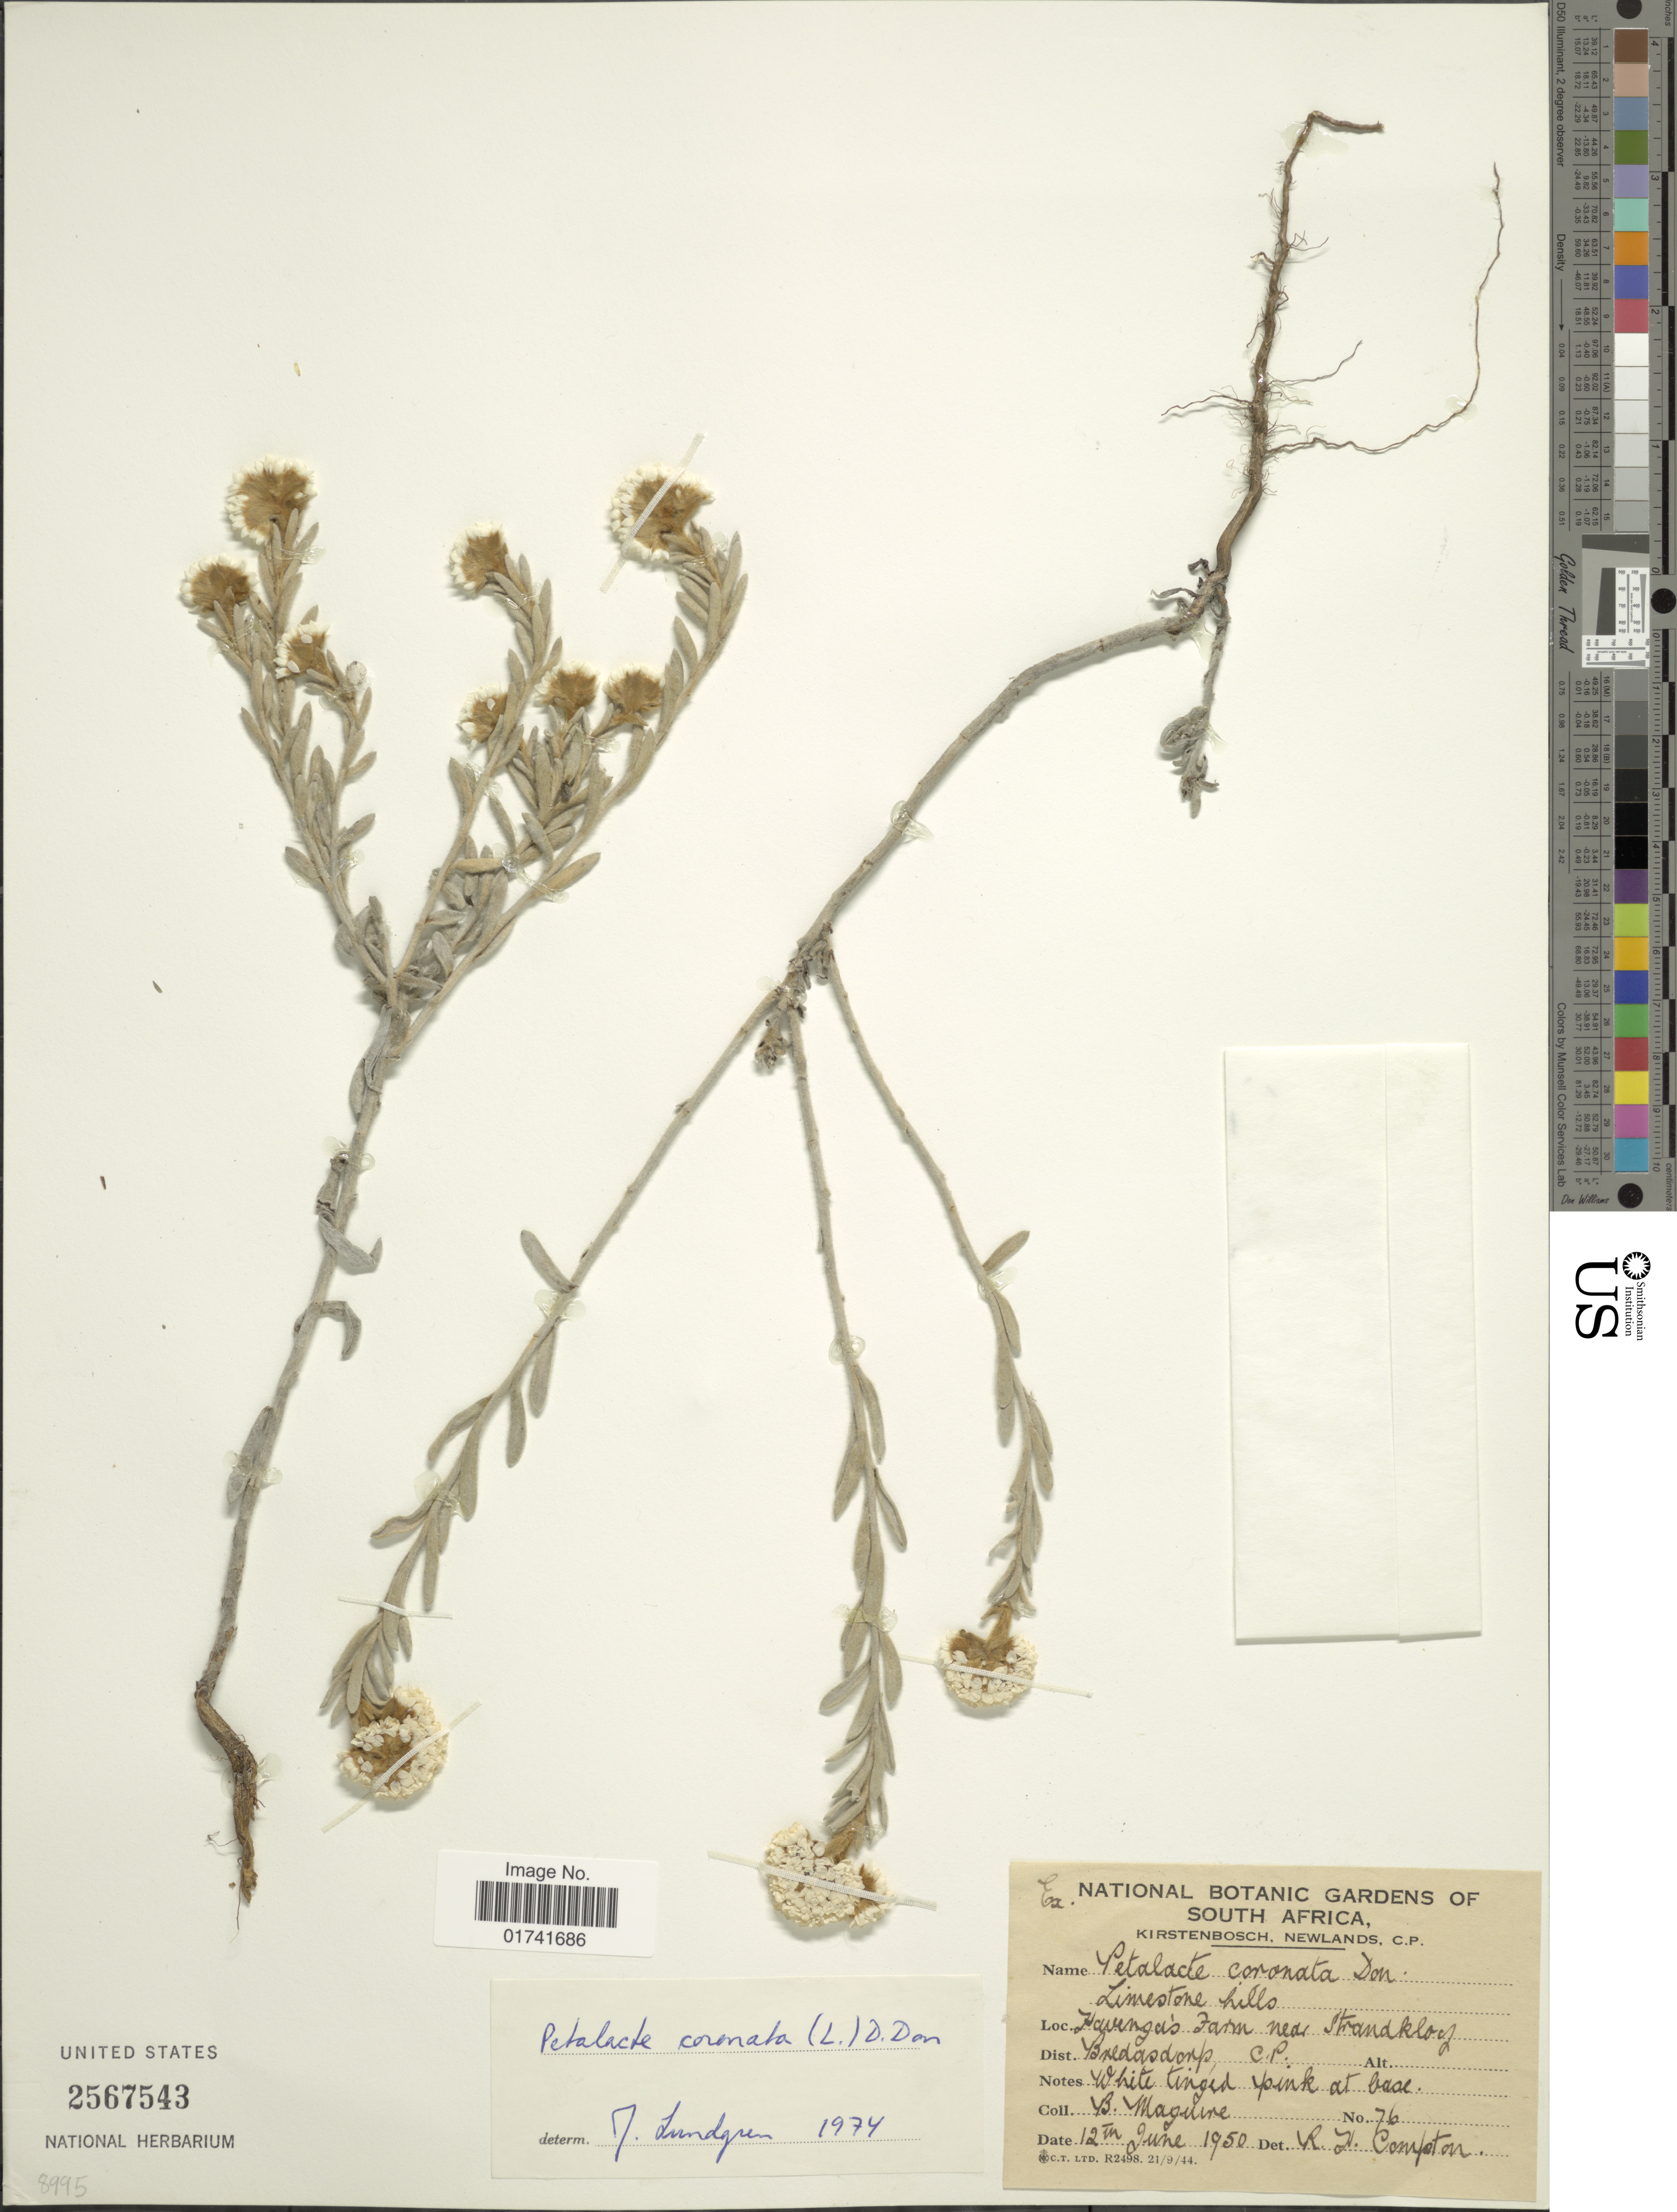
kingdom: Plantae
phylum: Tracheophyta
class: Magnoliopsida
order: Asterales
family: Asteraceae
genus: Petalacte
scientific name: Petalacte coronata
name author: D. Don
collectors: B. Maguire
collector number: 76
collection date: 1950-06-12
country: South Africa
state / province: Western Cape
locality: Limestone hills, Havenga's Farm near Strandkloof, Dist. Bredasdorp.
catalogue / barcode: US 2567543